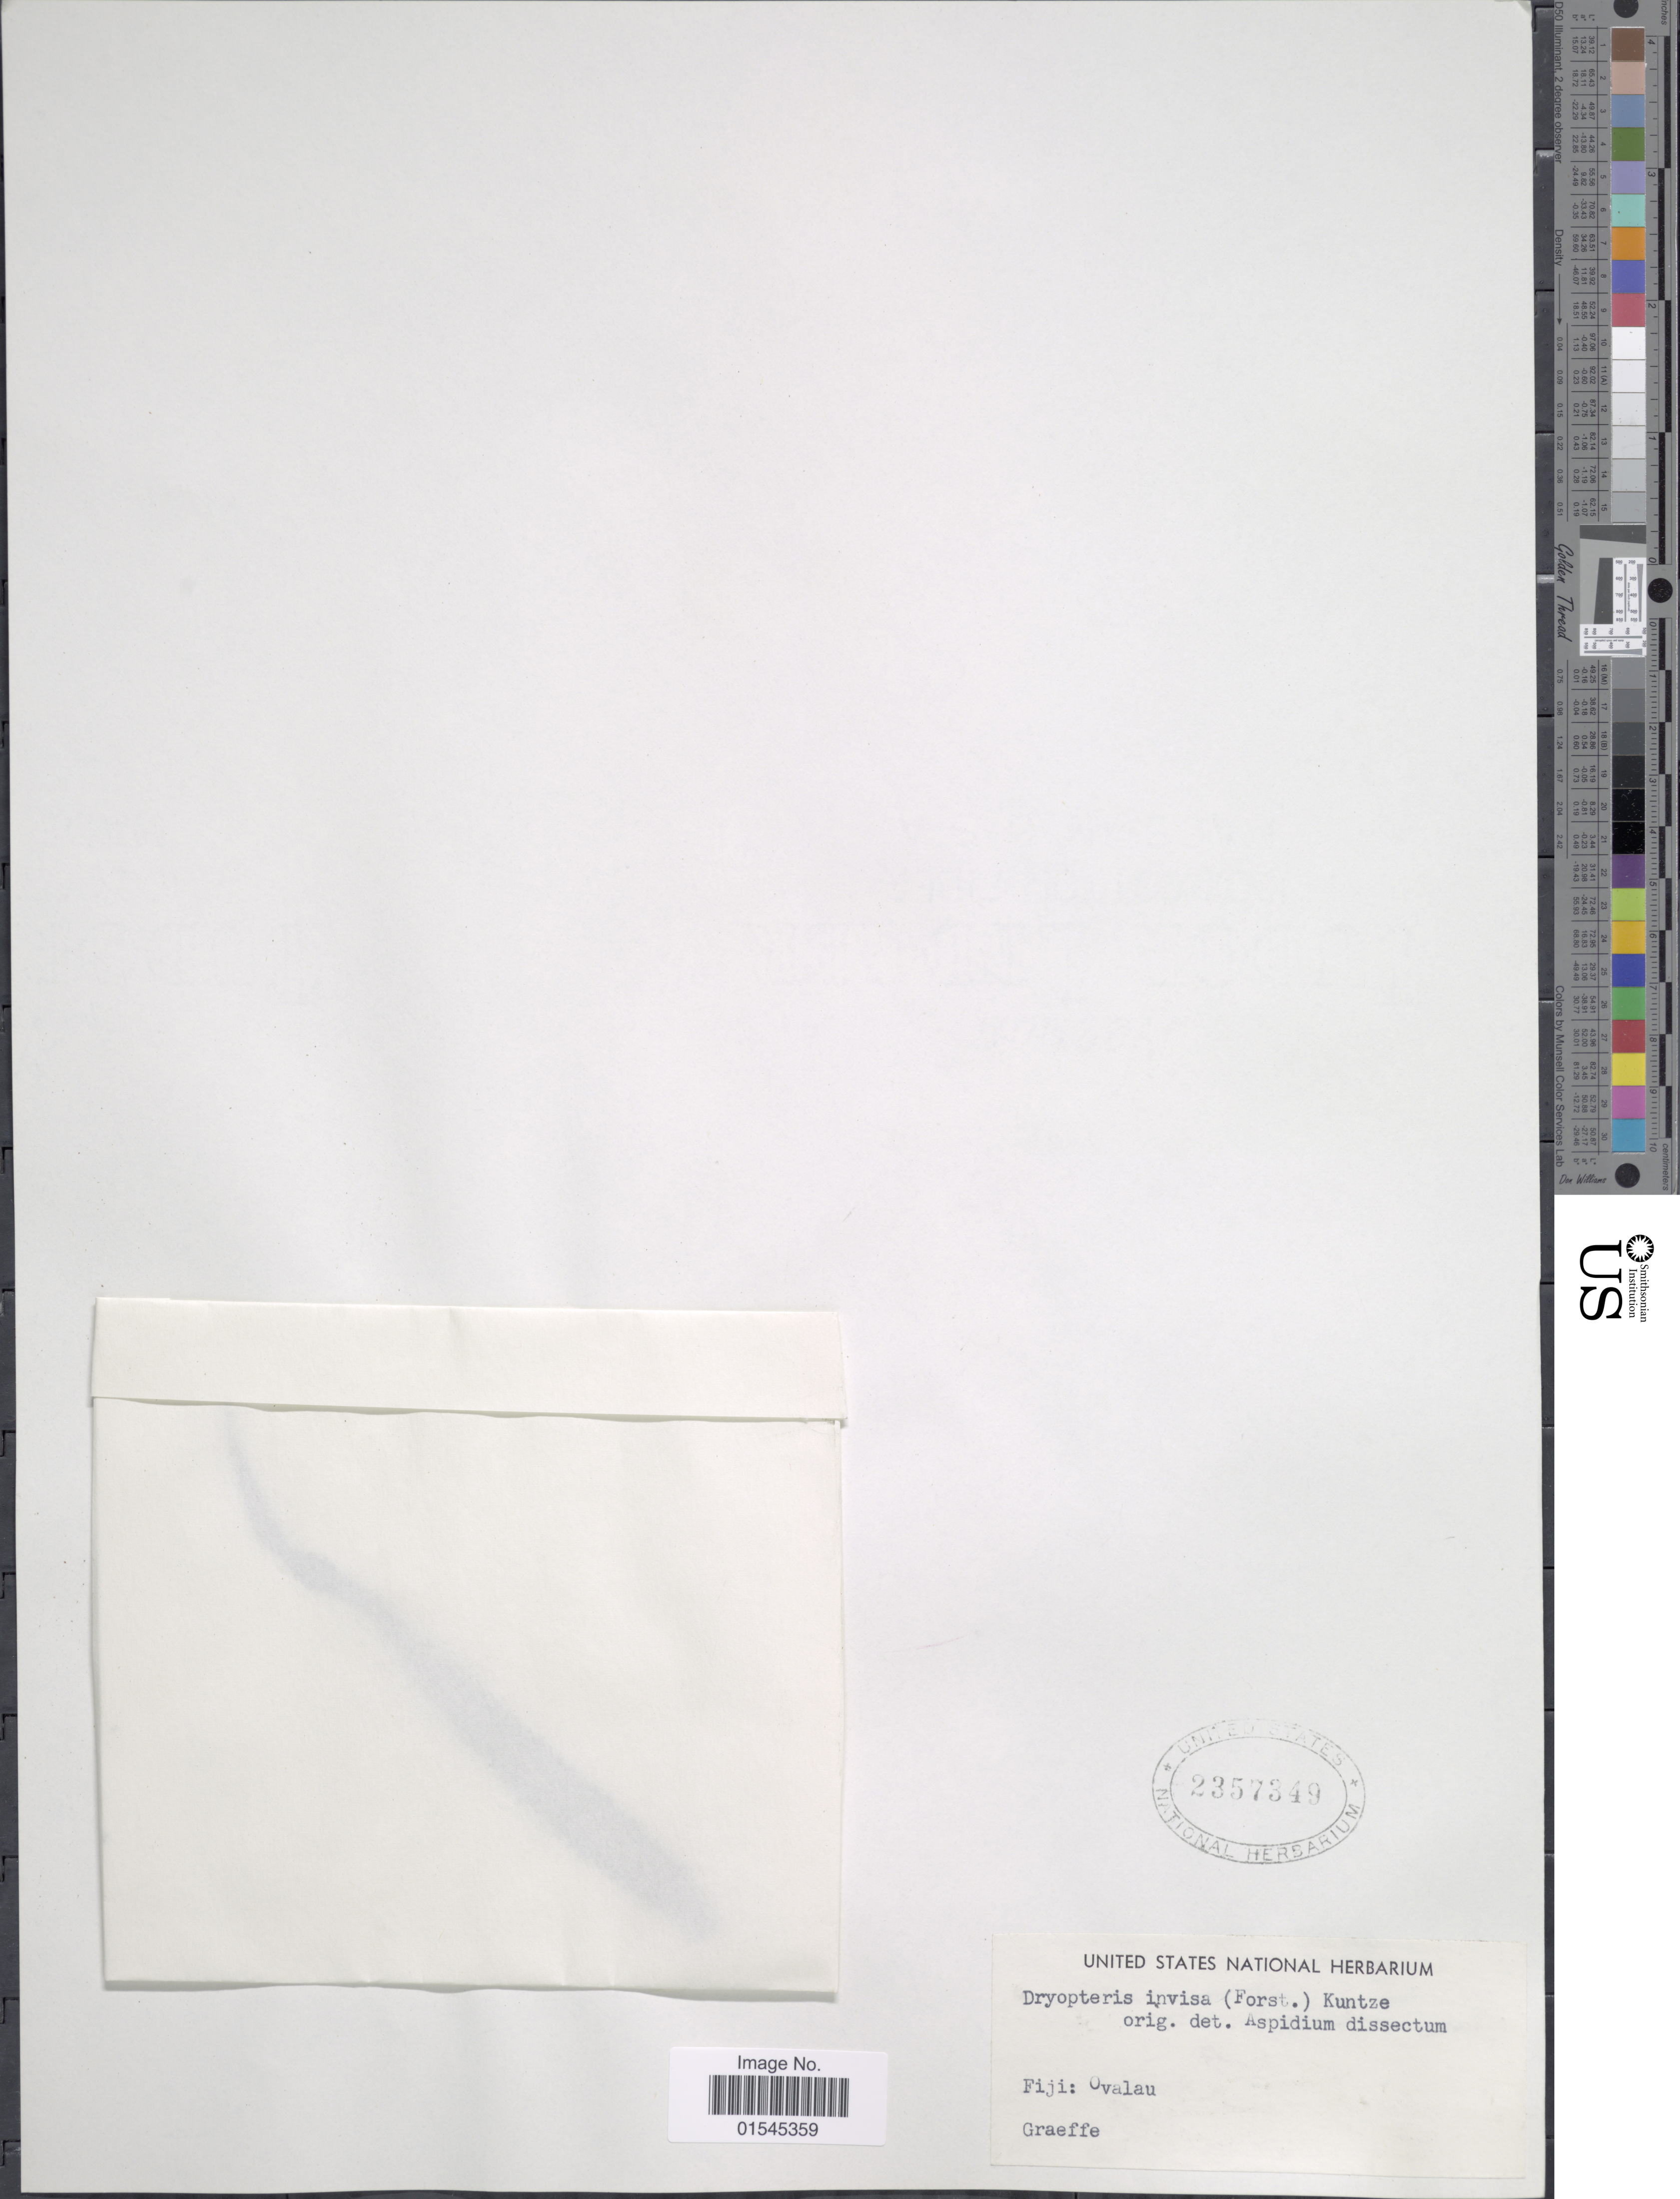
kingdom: Plantae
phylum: Tracheophyta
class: Polypodiopsida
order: Polypodiales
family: Thelypteridaceae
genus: Sphaerostephanos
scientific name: Sphaerostephanos invisus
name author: (G. Forst.) Holttum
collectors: Graeffe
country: Fiji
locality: Ovalau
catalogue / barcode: US 2357349